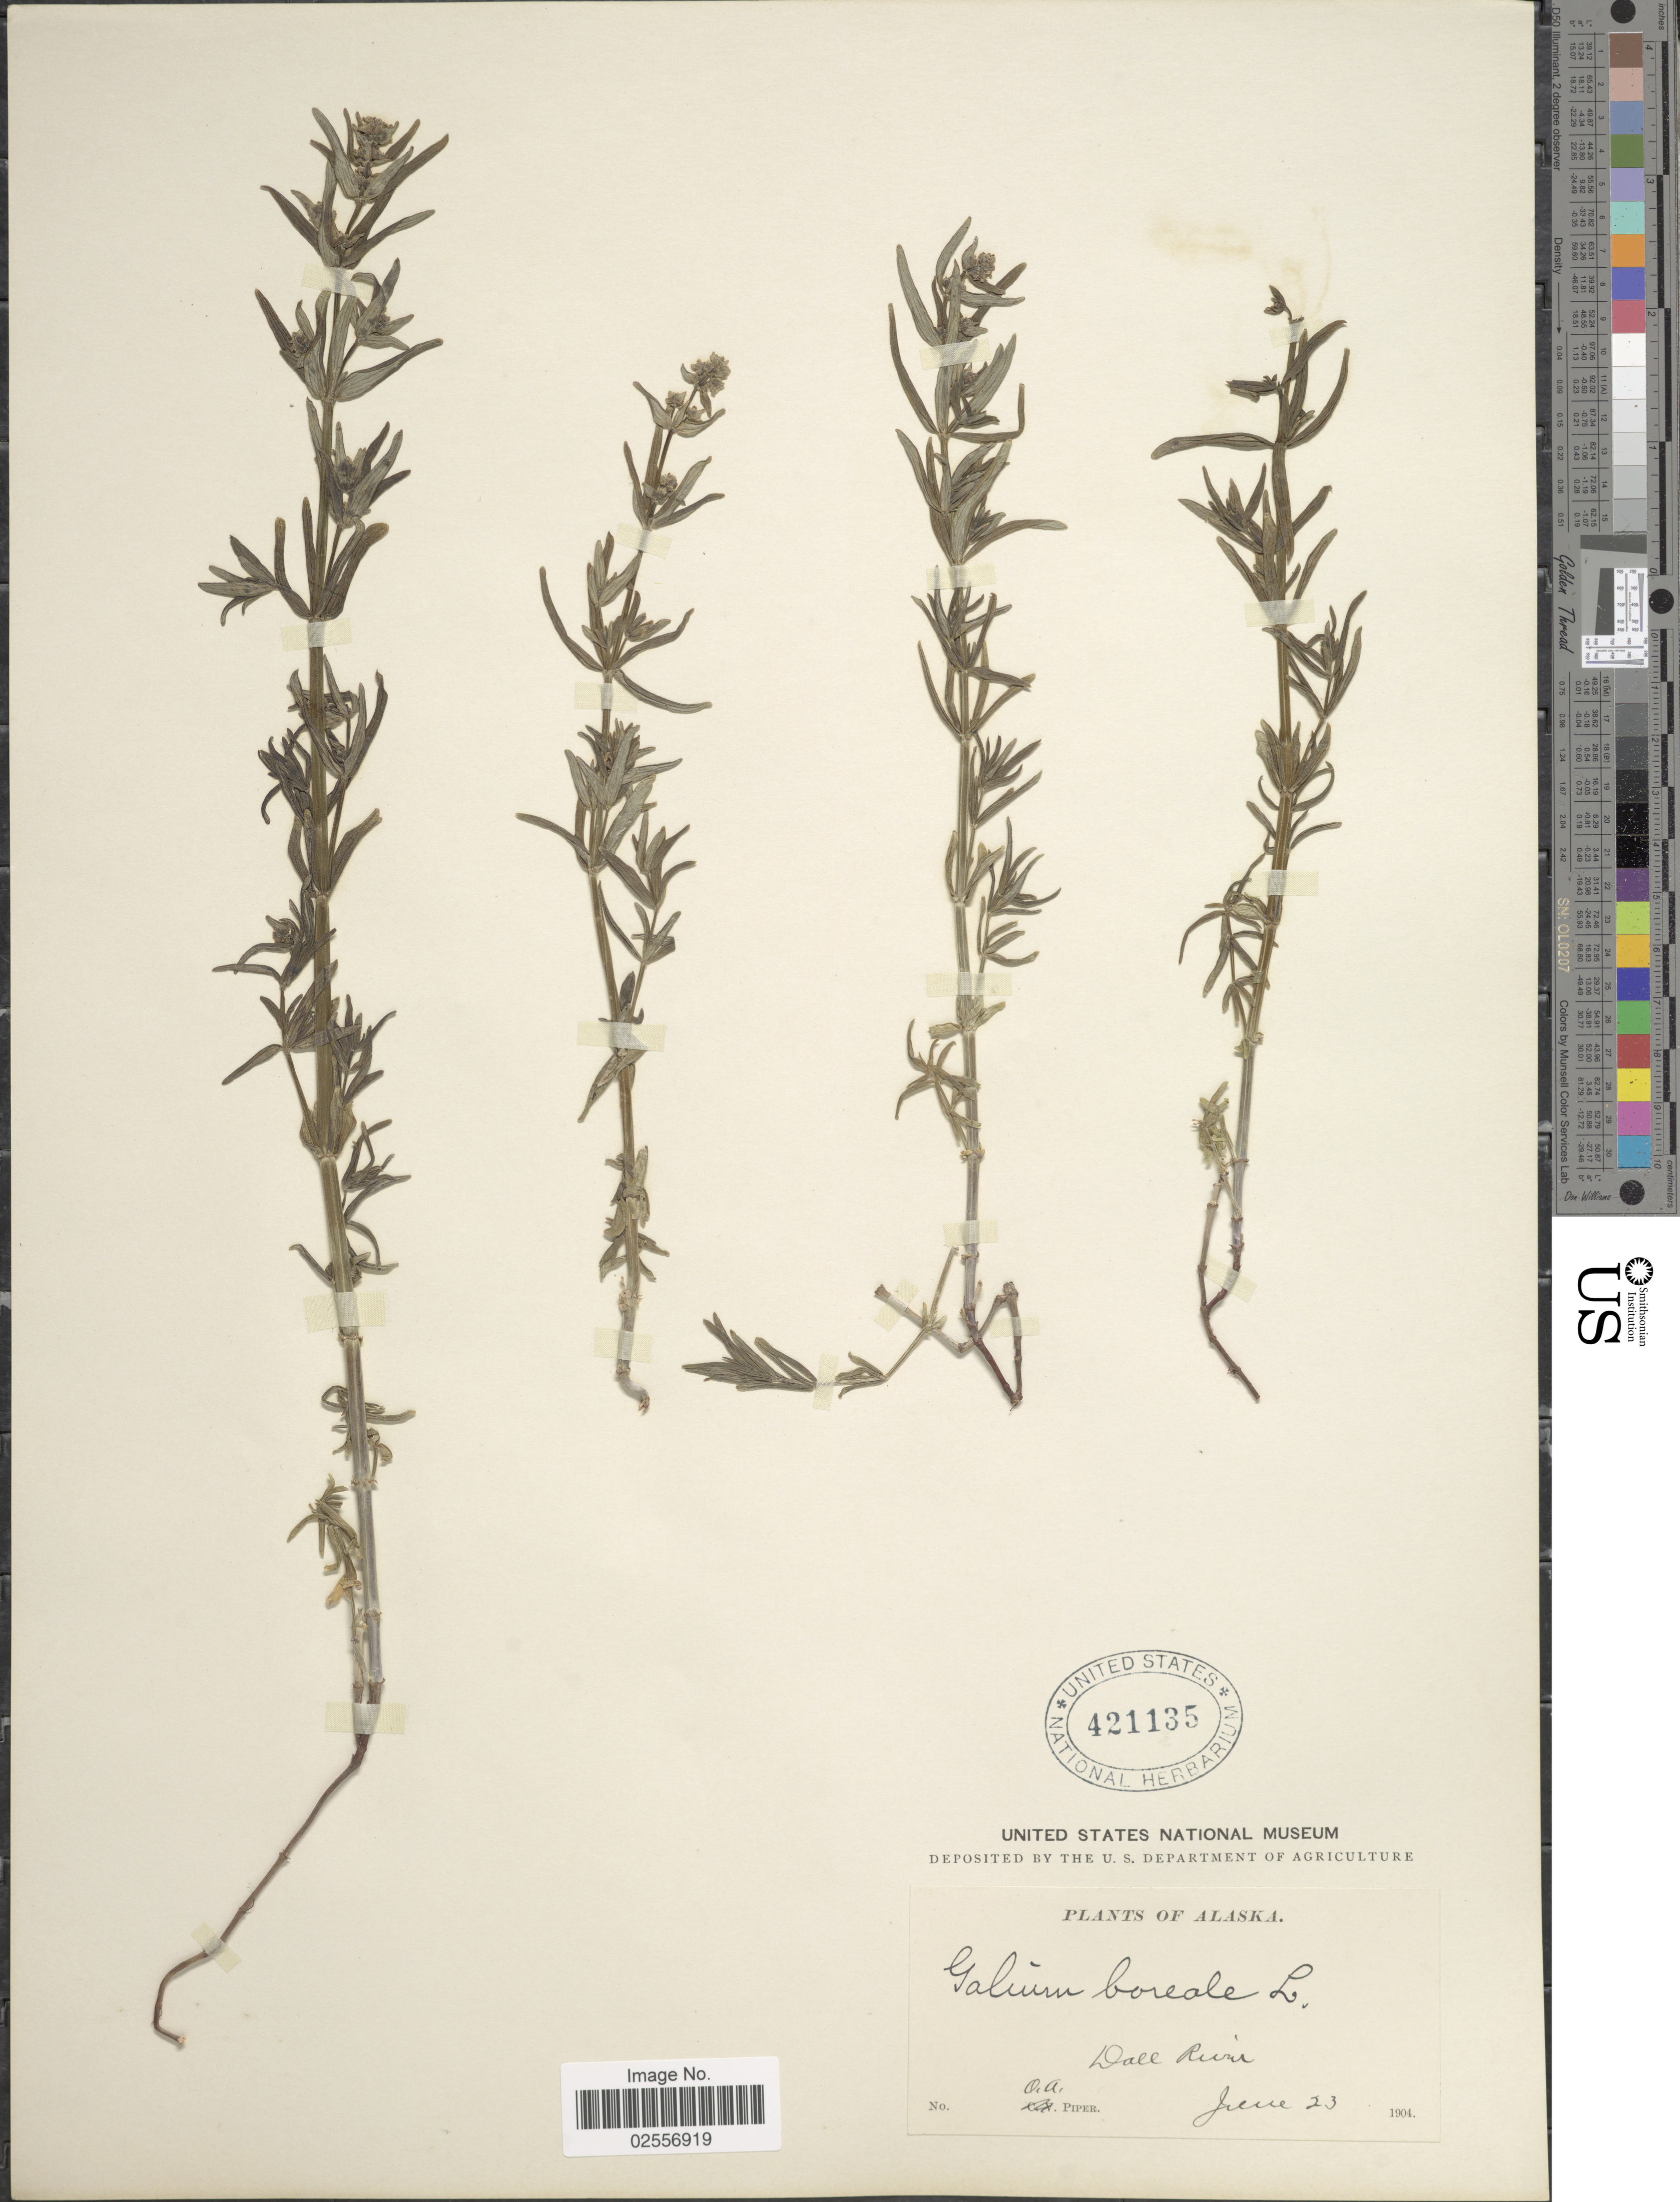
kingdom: Plantae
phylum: Tracheophyta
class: Magnoliopsida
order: Gentianales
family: Rubiaceae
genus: Galium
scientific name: Galium boreale L.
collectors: O. Piper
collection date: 1904-06-23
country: United States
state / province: Alaska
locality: Dall River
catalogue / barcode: US 421135